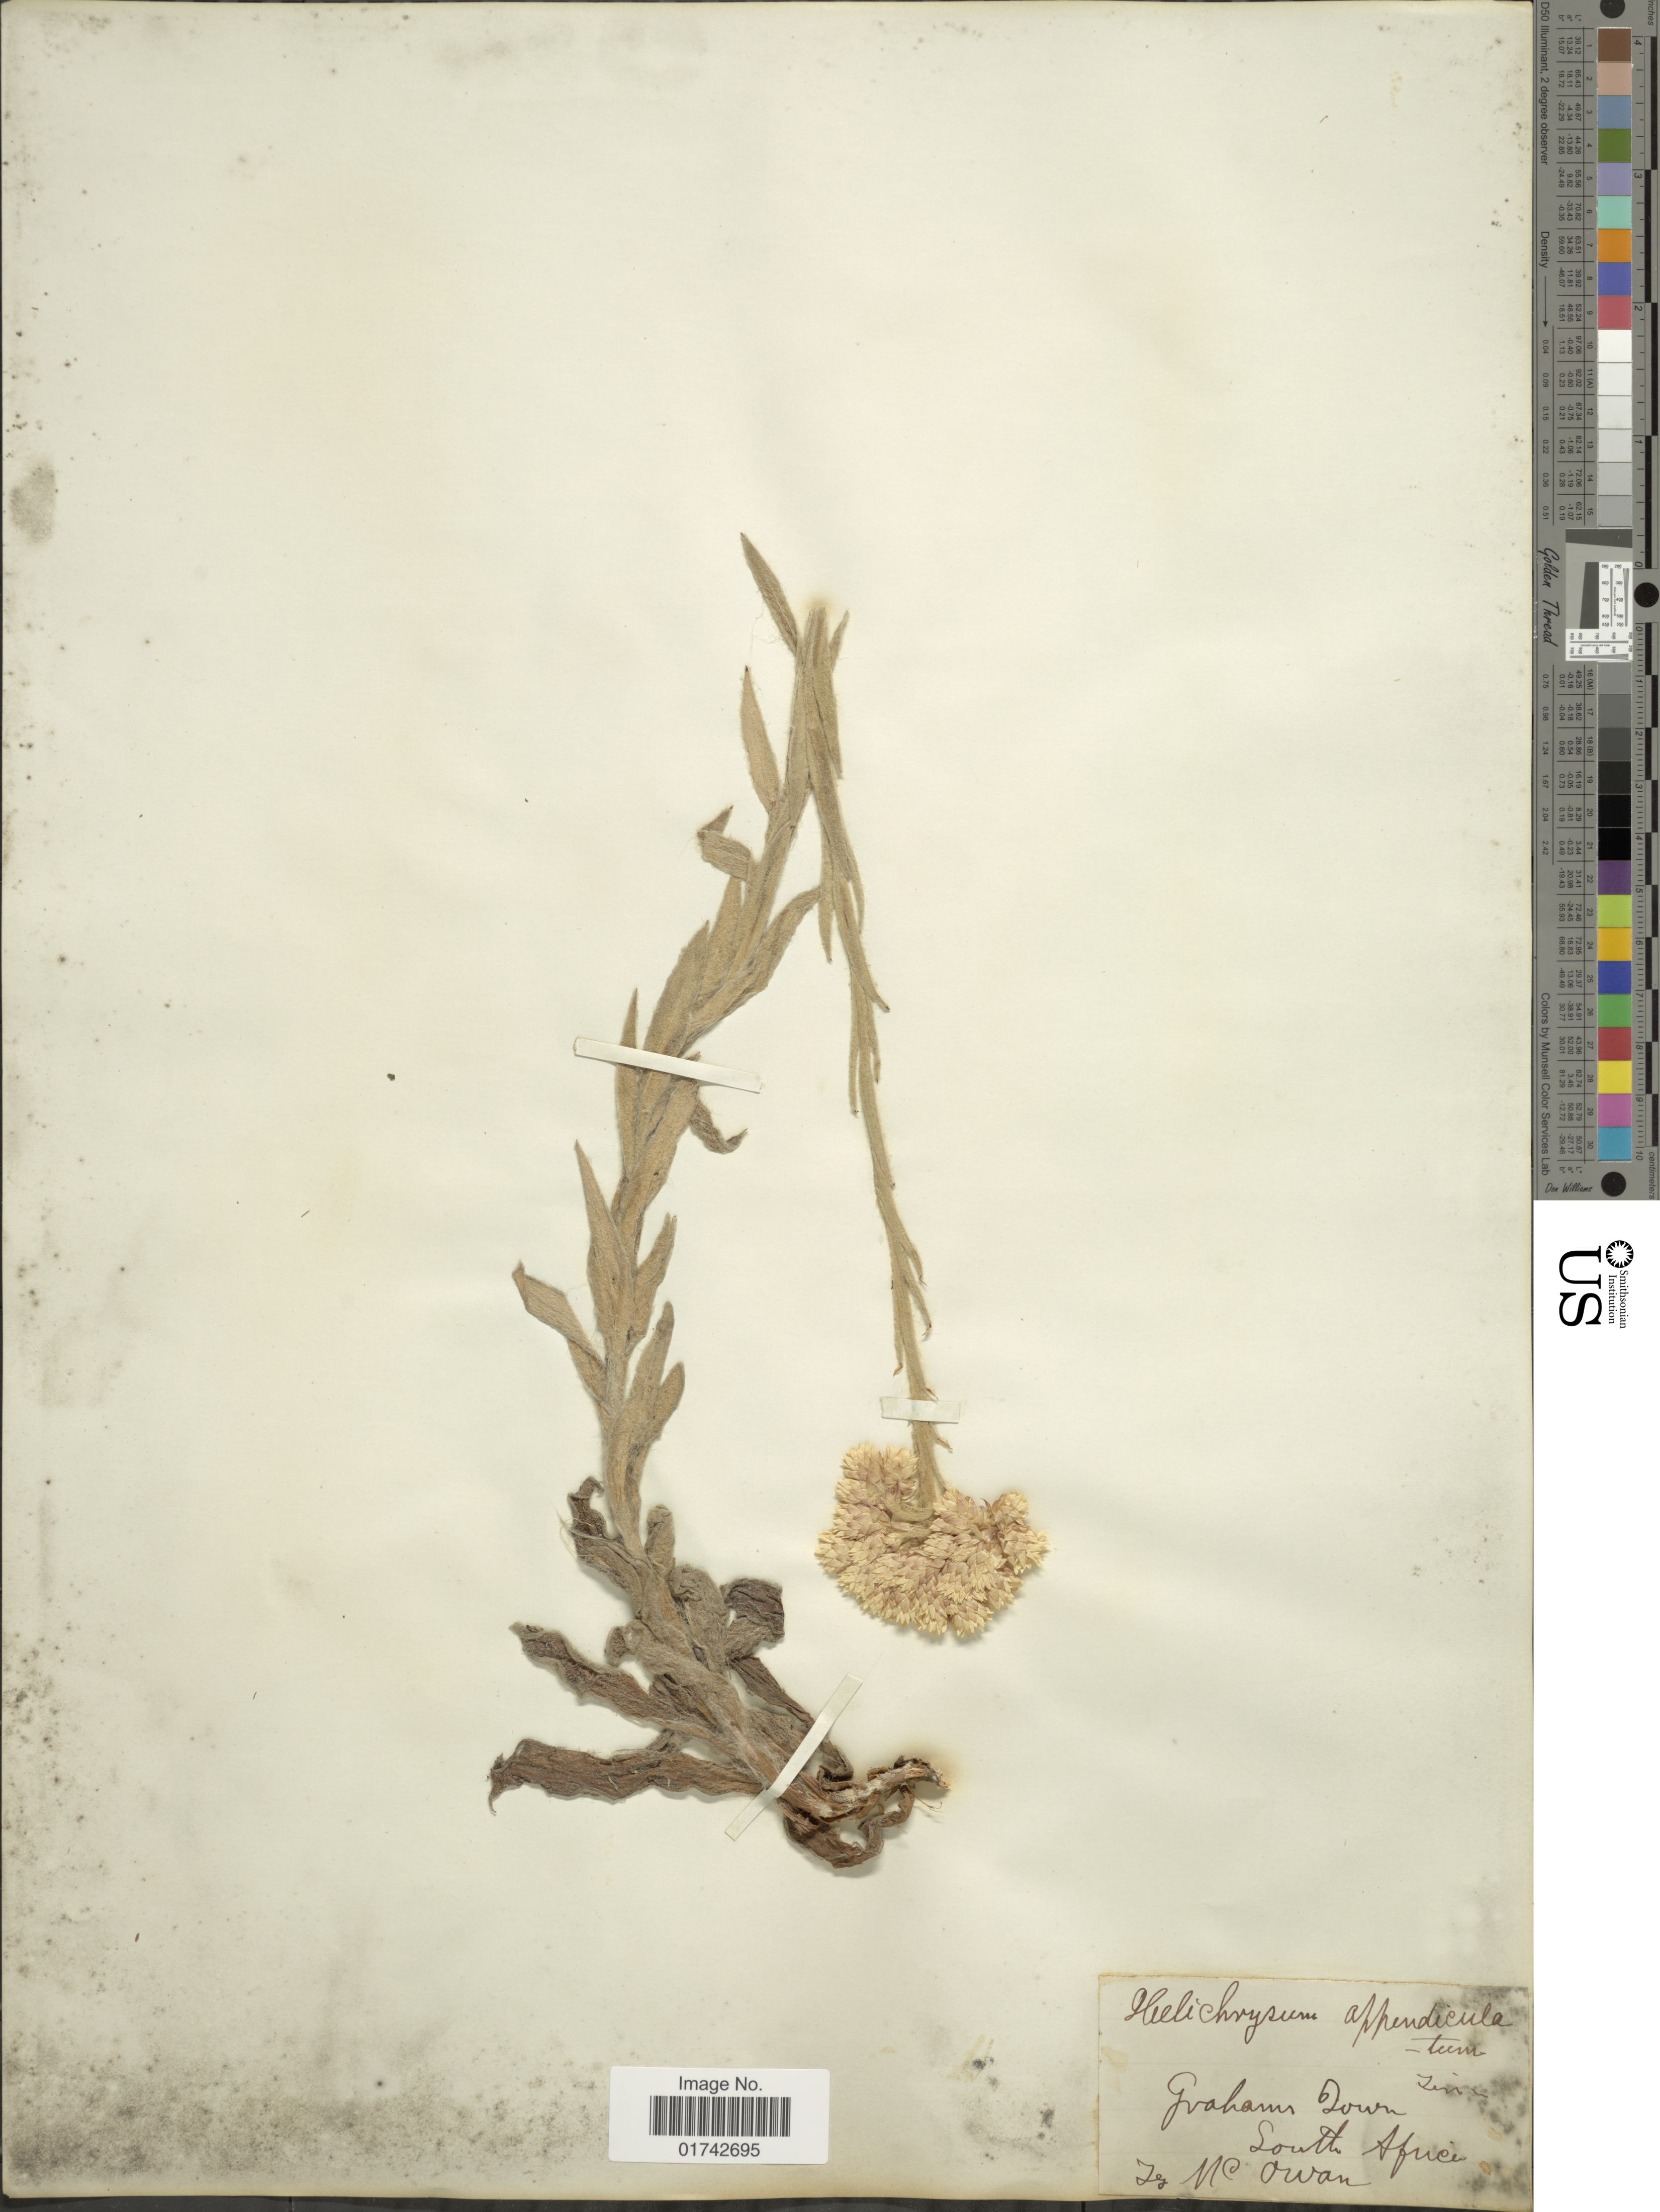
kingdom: Plantae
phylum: Tracheophyta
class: Magnoliopsida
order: Asterales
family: Asteraceae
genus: Helichrysum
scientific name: Helichrysum appendiculatum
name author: (L. f.) Less.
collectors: P. McOwan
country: South Africa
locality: Grahams Town